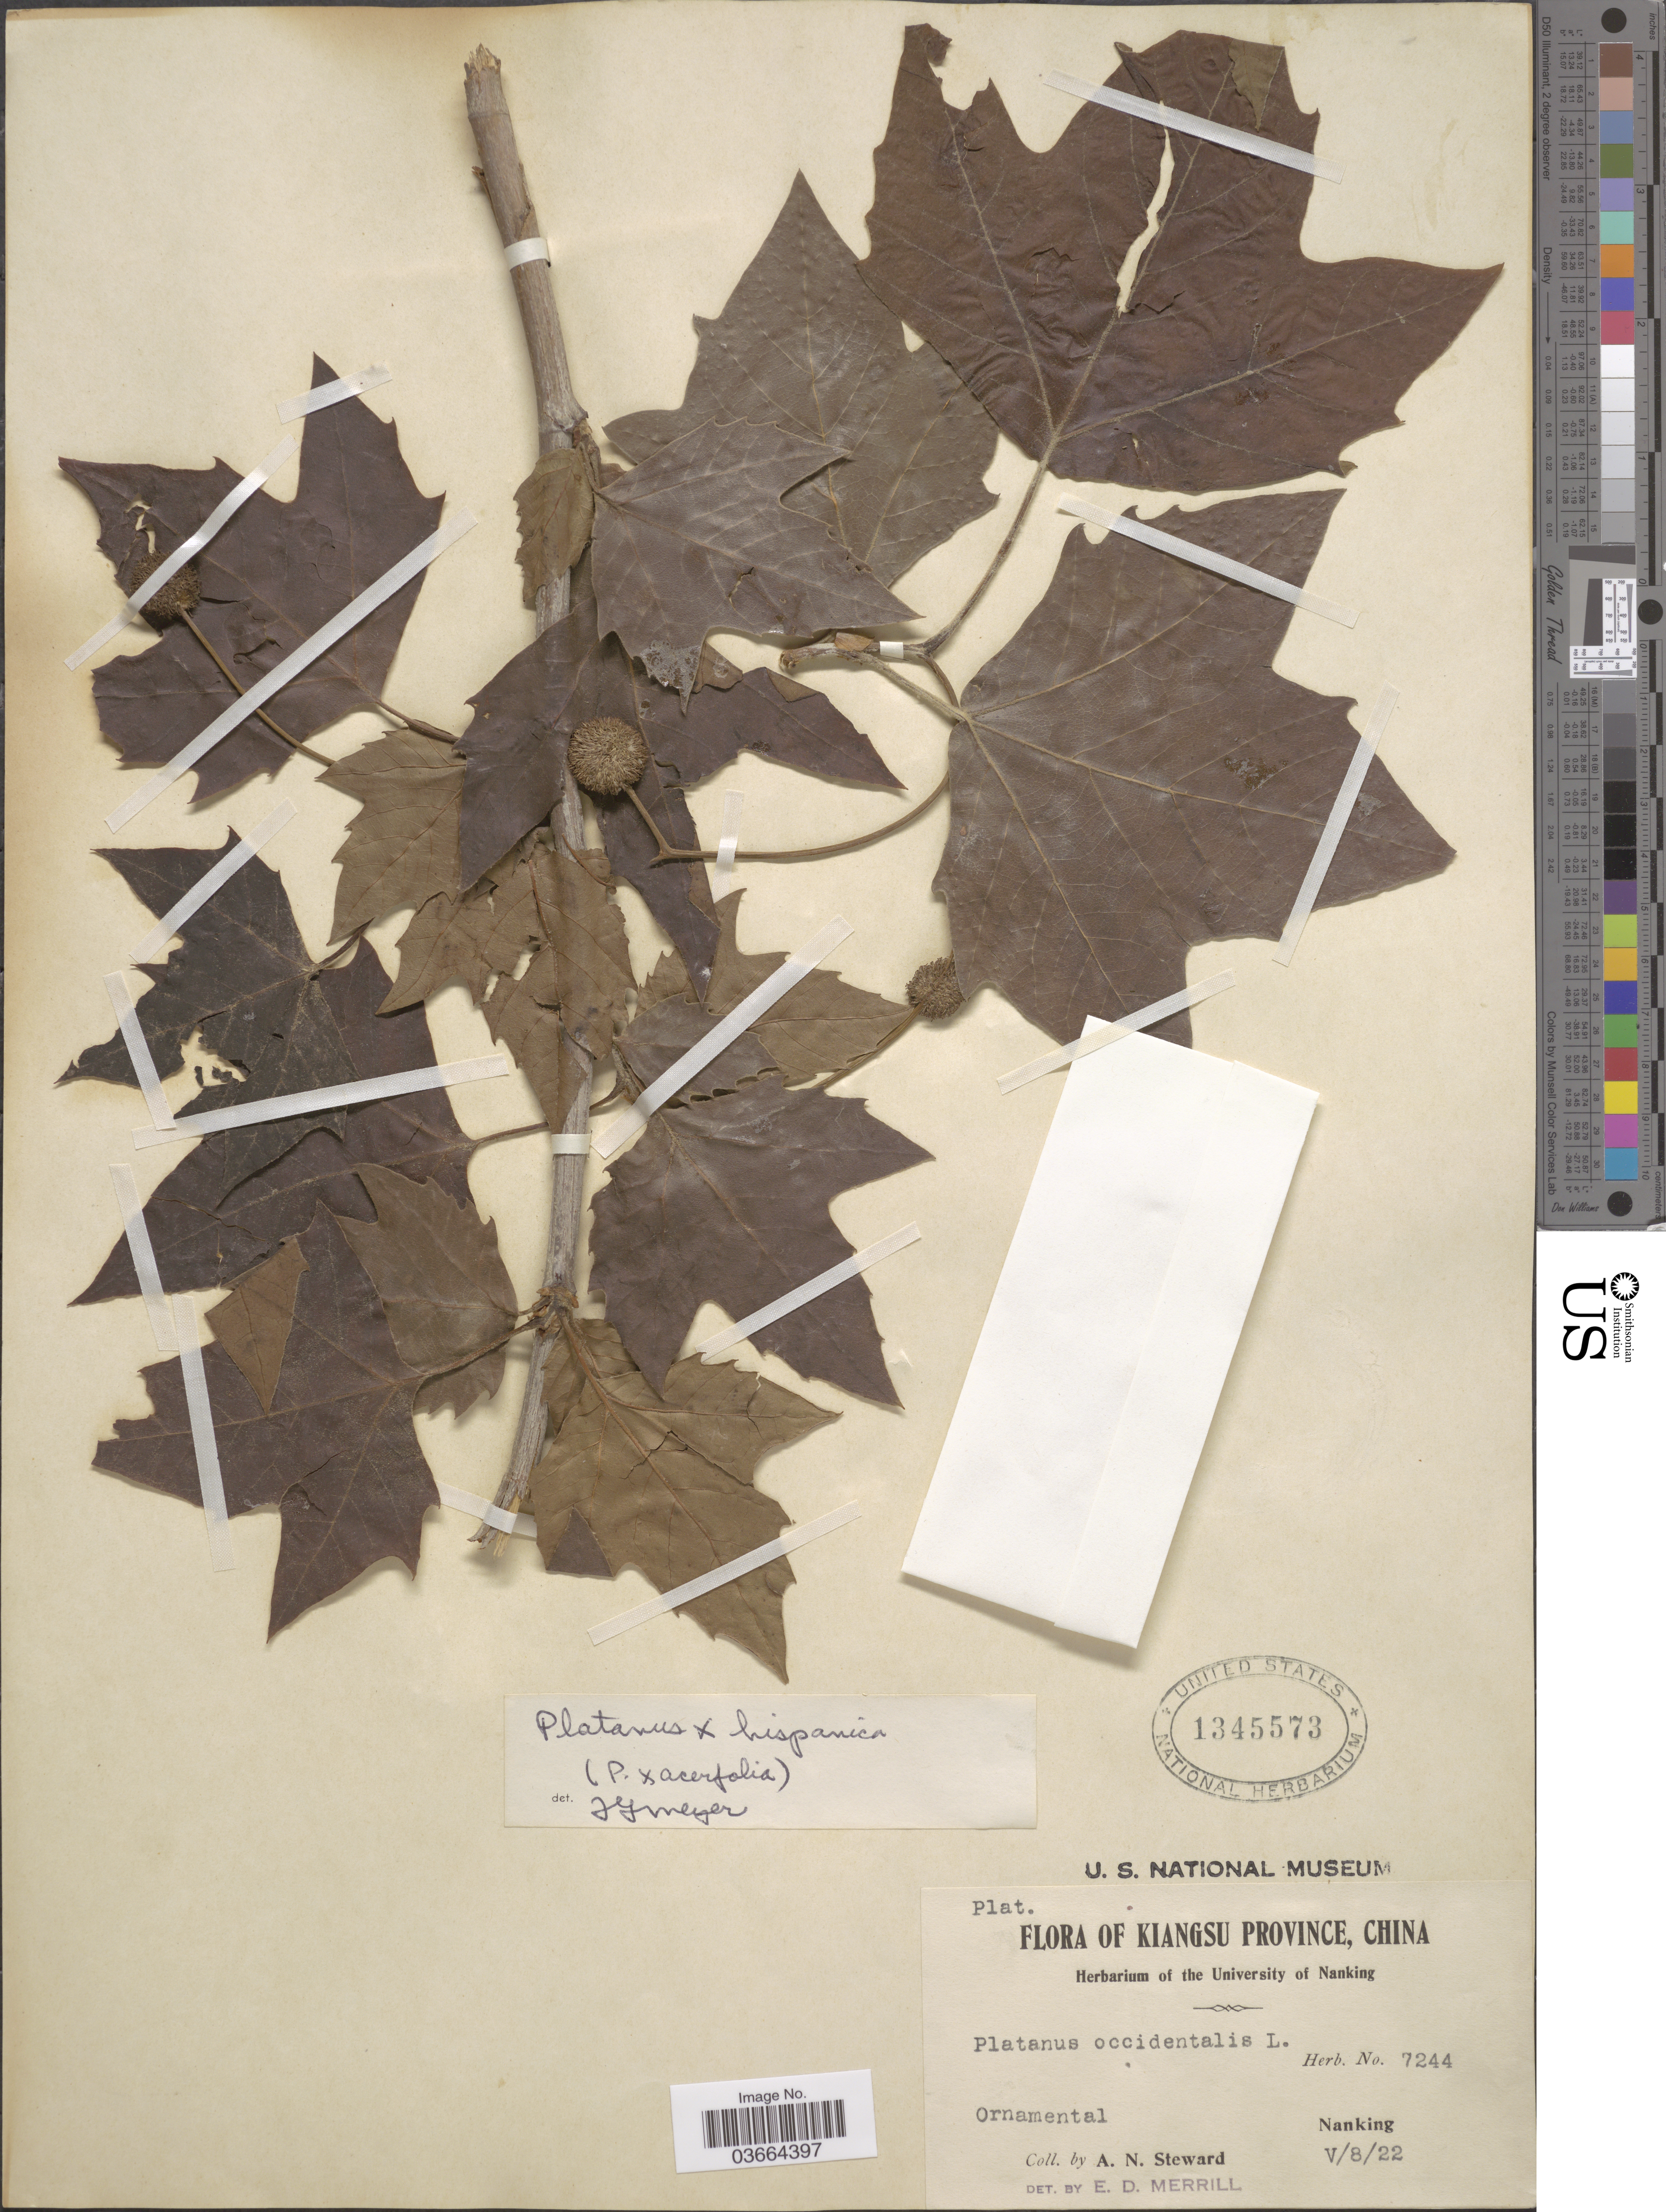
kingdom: Plantae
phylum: Tracheophyta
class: Magnoliopsida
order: Proteales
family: Platanaceae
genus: Platanus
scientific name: Platanus x acerifolia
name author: (Aiton) Willd.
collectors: A. N. Steward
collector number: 7244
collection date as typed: Transcribed d/m/y: 8/5/22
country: China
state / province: Jiangsu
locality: Kiangsu Province. Nanking.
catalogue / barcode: US 1345573